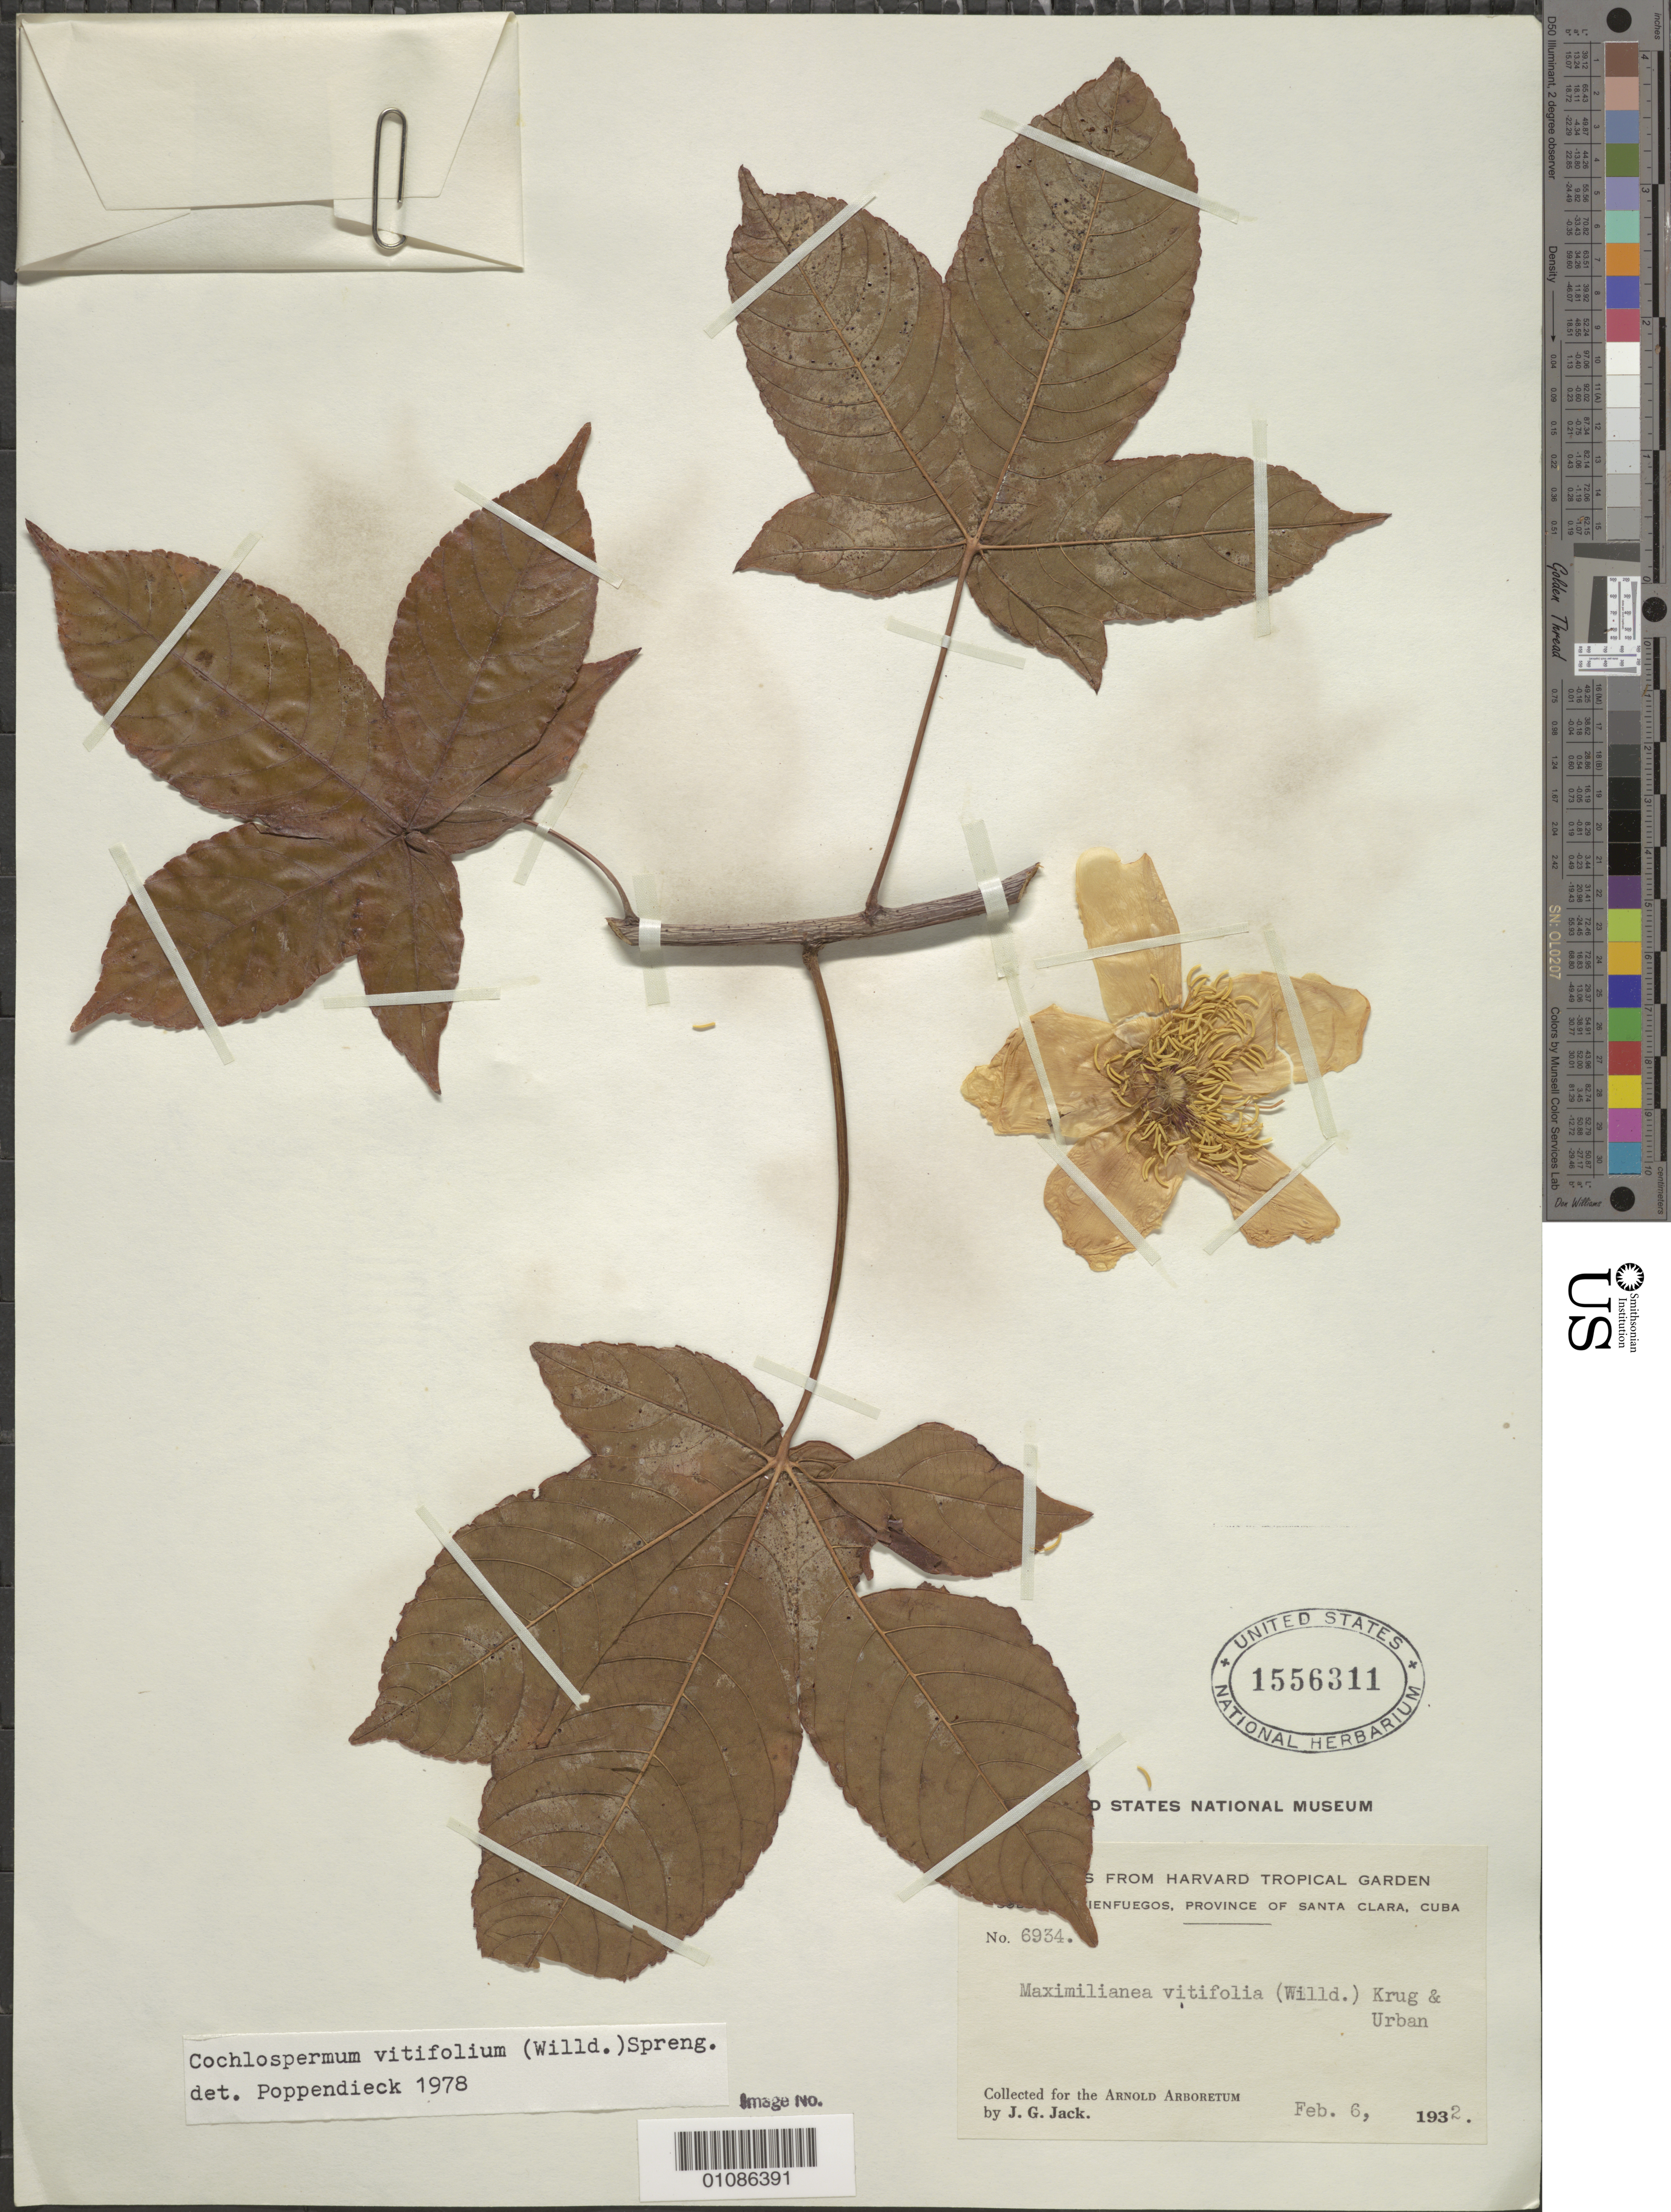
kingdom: Plantae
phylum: Tracheophyta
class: Magnoliopsida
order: Malvales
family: Cochlospermaceae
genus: Cochlospermum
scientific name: Cochlospermum vitifolium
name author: (Willd.) Spreng.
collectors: J. G. Jack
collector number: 6934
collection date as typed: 06 Feb 1932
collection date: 1932-02-06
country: Cuba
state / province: Villa Clara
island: Cuba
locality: Santa Clara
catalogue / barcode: US 1556311